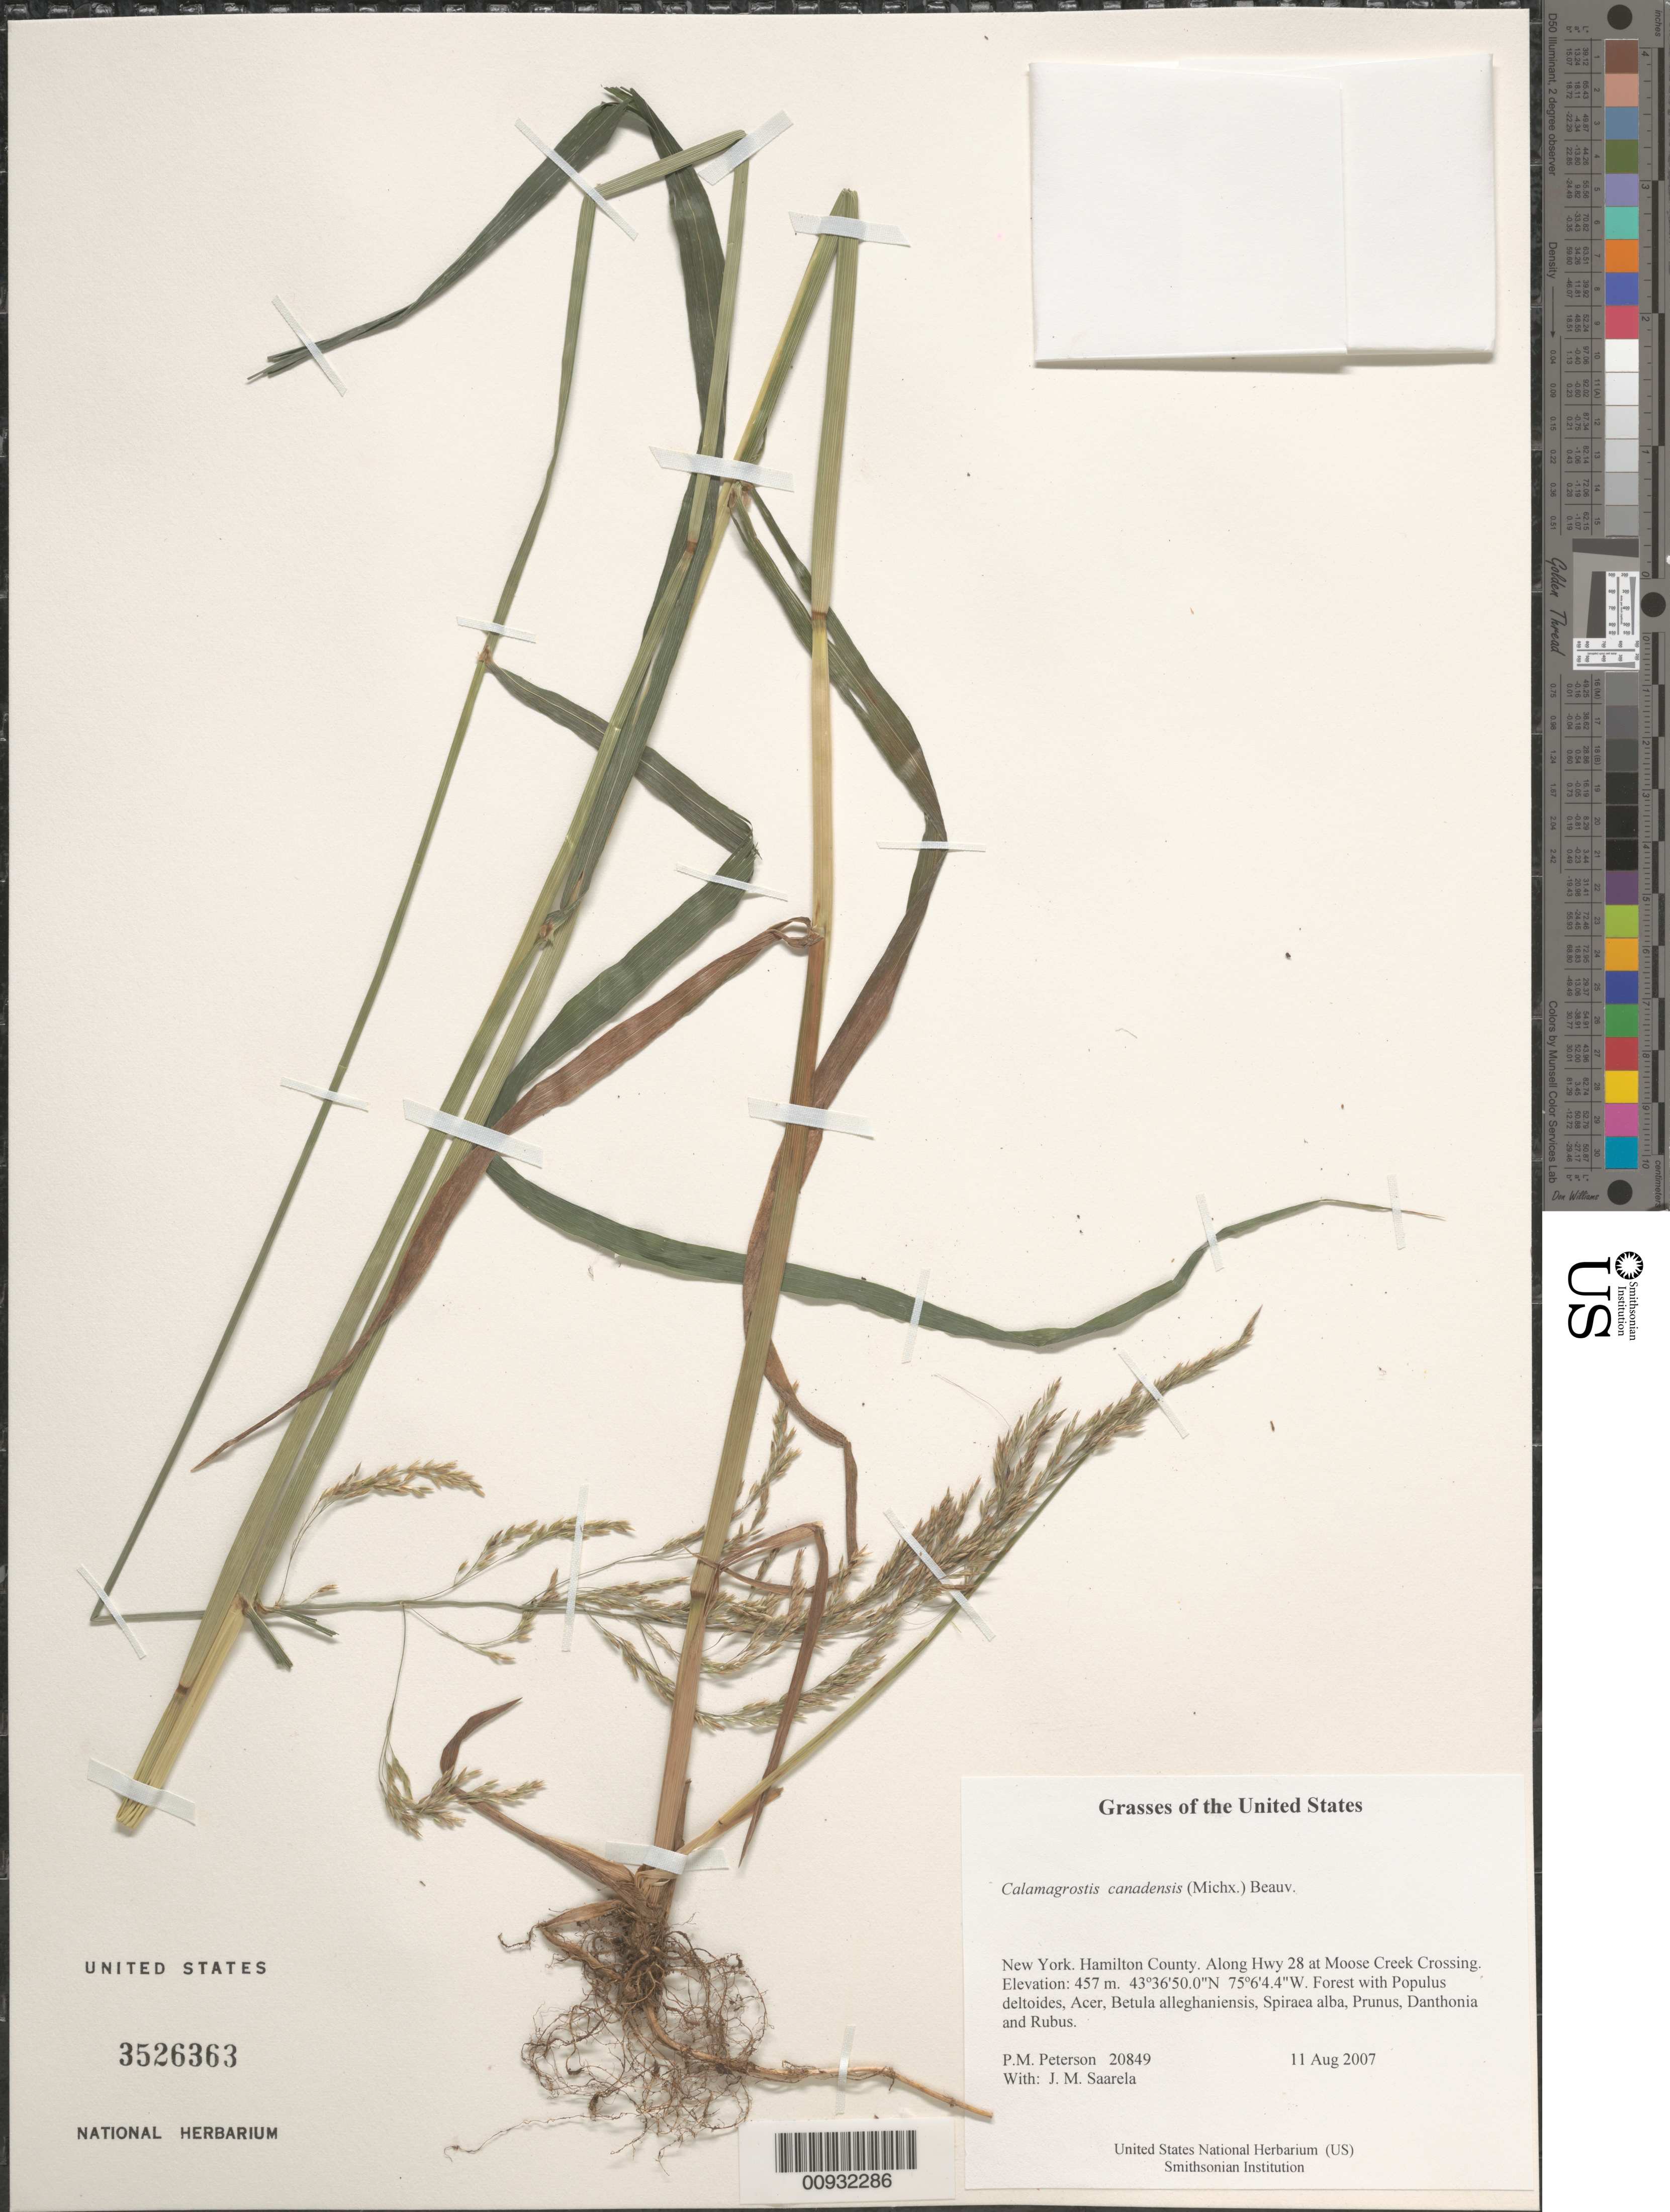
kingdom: Plantae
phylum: Tracheophyta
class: Liliopsida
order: Poales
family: Poaceae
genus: Calamagrostis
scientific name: Calamagrostis canadensis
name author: (Michx.) P. Beauv.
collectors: P. M. Peterson & J. Saarela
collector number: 20849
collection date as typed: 11 Aug 2007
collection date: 2007-08-11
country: United States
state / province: New York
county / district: Hamilton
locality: Along Hwy 28 at Moose Creek Crossing.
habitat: Forest with Populus deltoides, Acer, Betula alleghaniensis, Spiraea alba, Prunus, Danthonia and Rubus.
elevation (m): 457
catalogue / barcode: US 3526363